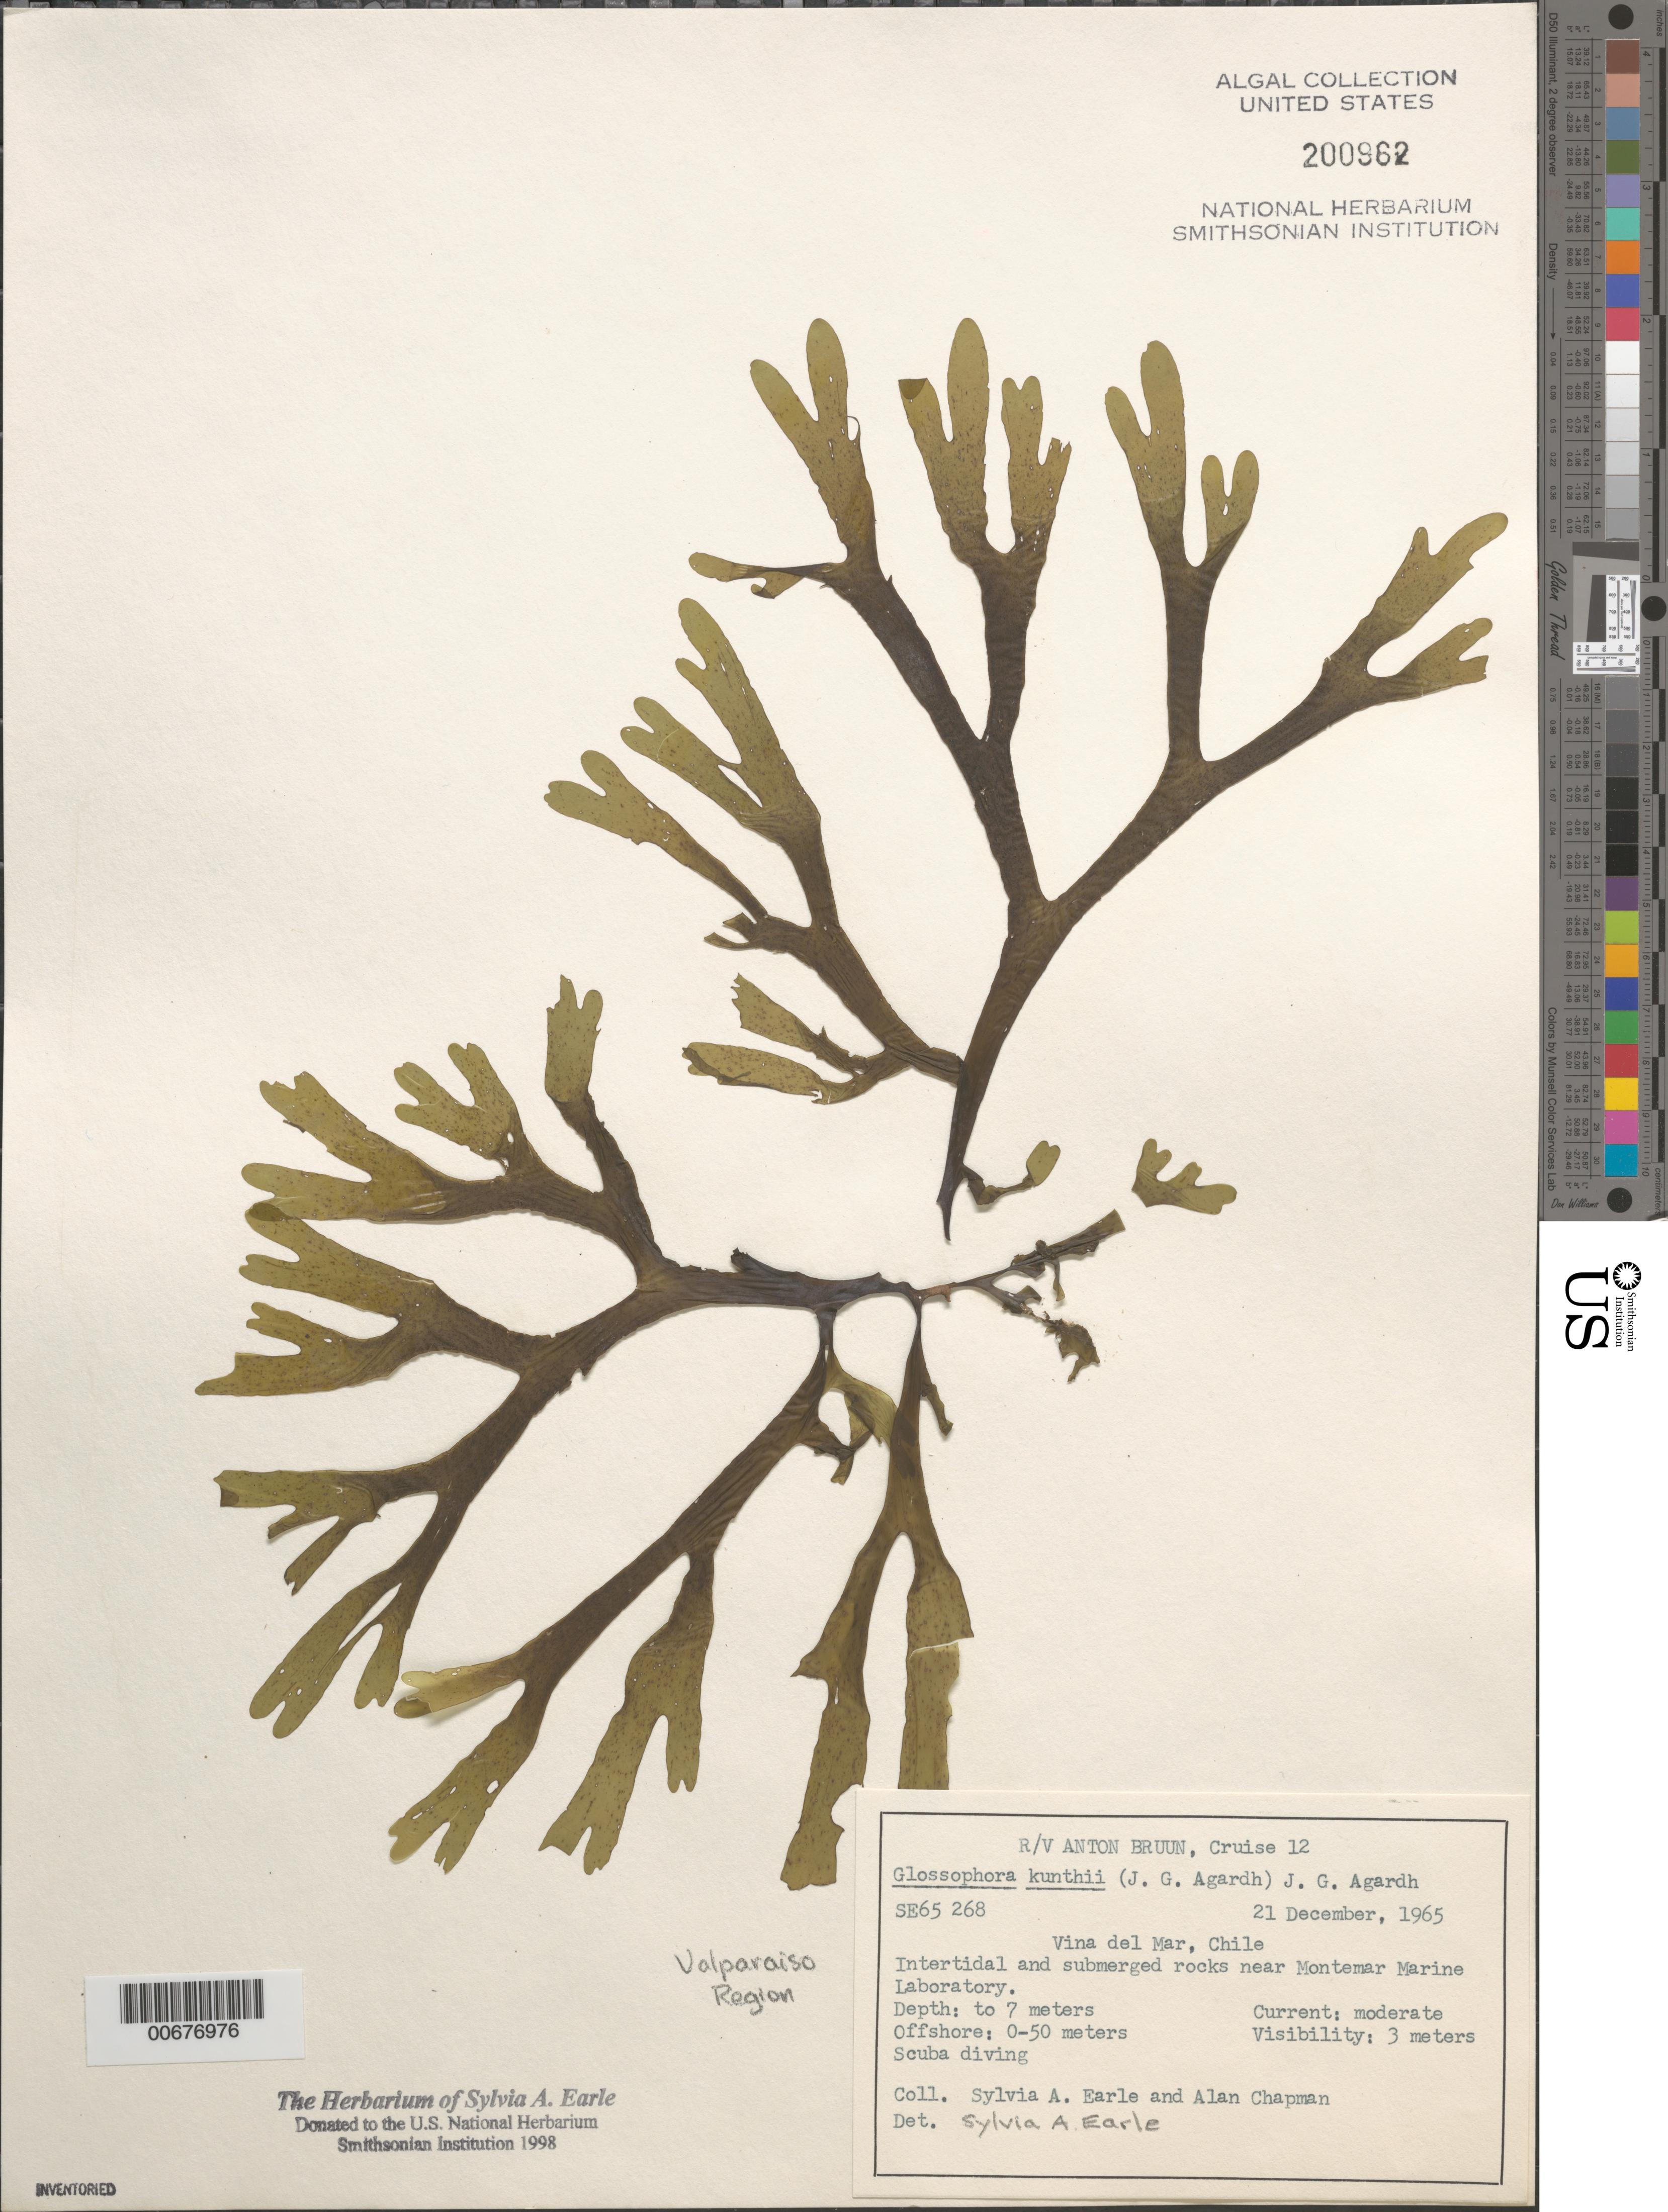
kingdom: Chromista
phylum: Ochrophyta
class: Phaeophyceae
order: Dictyotales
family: Dictyotaceae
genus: Dictyota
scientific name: Dictyota kunthii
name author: (C. Agardh) Grev.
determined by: Algae name updating Project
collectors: S. A. Earle & A. Chapman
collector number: SE 65268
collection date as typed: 21 Dec 1965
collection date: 1965-12-21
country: Chile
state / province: Valparaíso (V)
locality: Vina del Mar, near Montemar Marine Laboratory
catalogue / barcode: US 200962